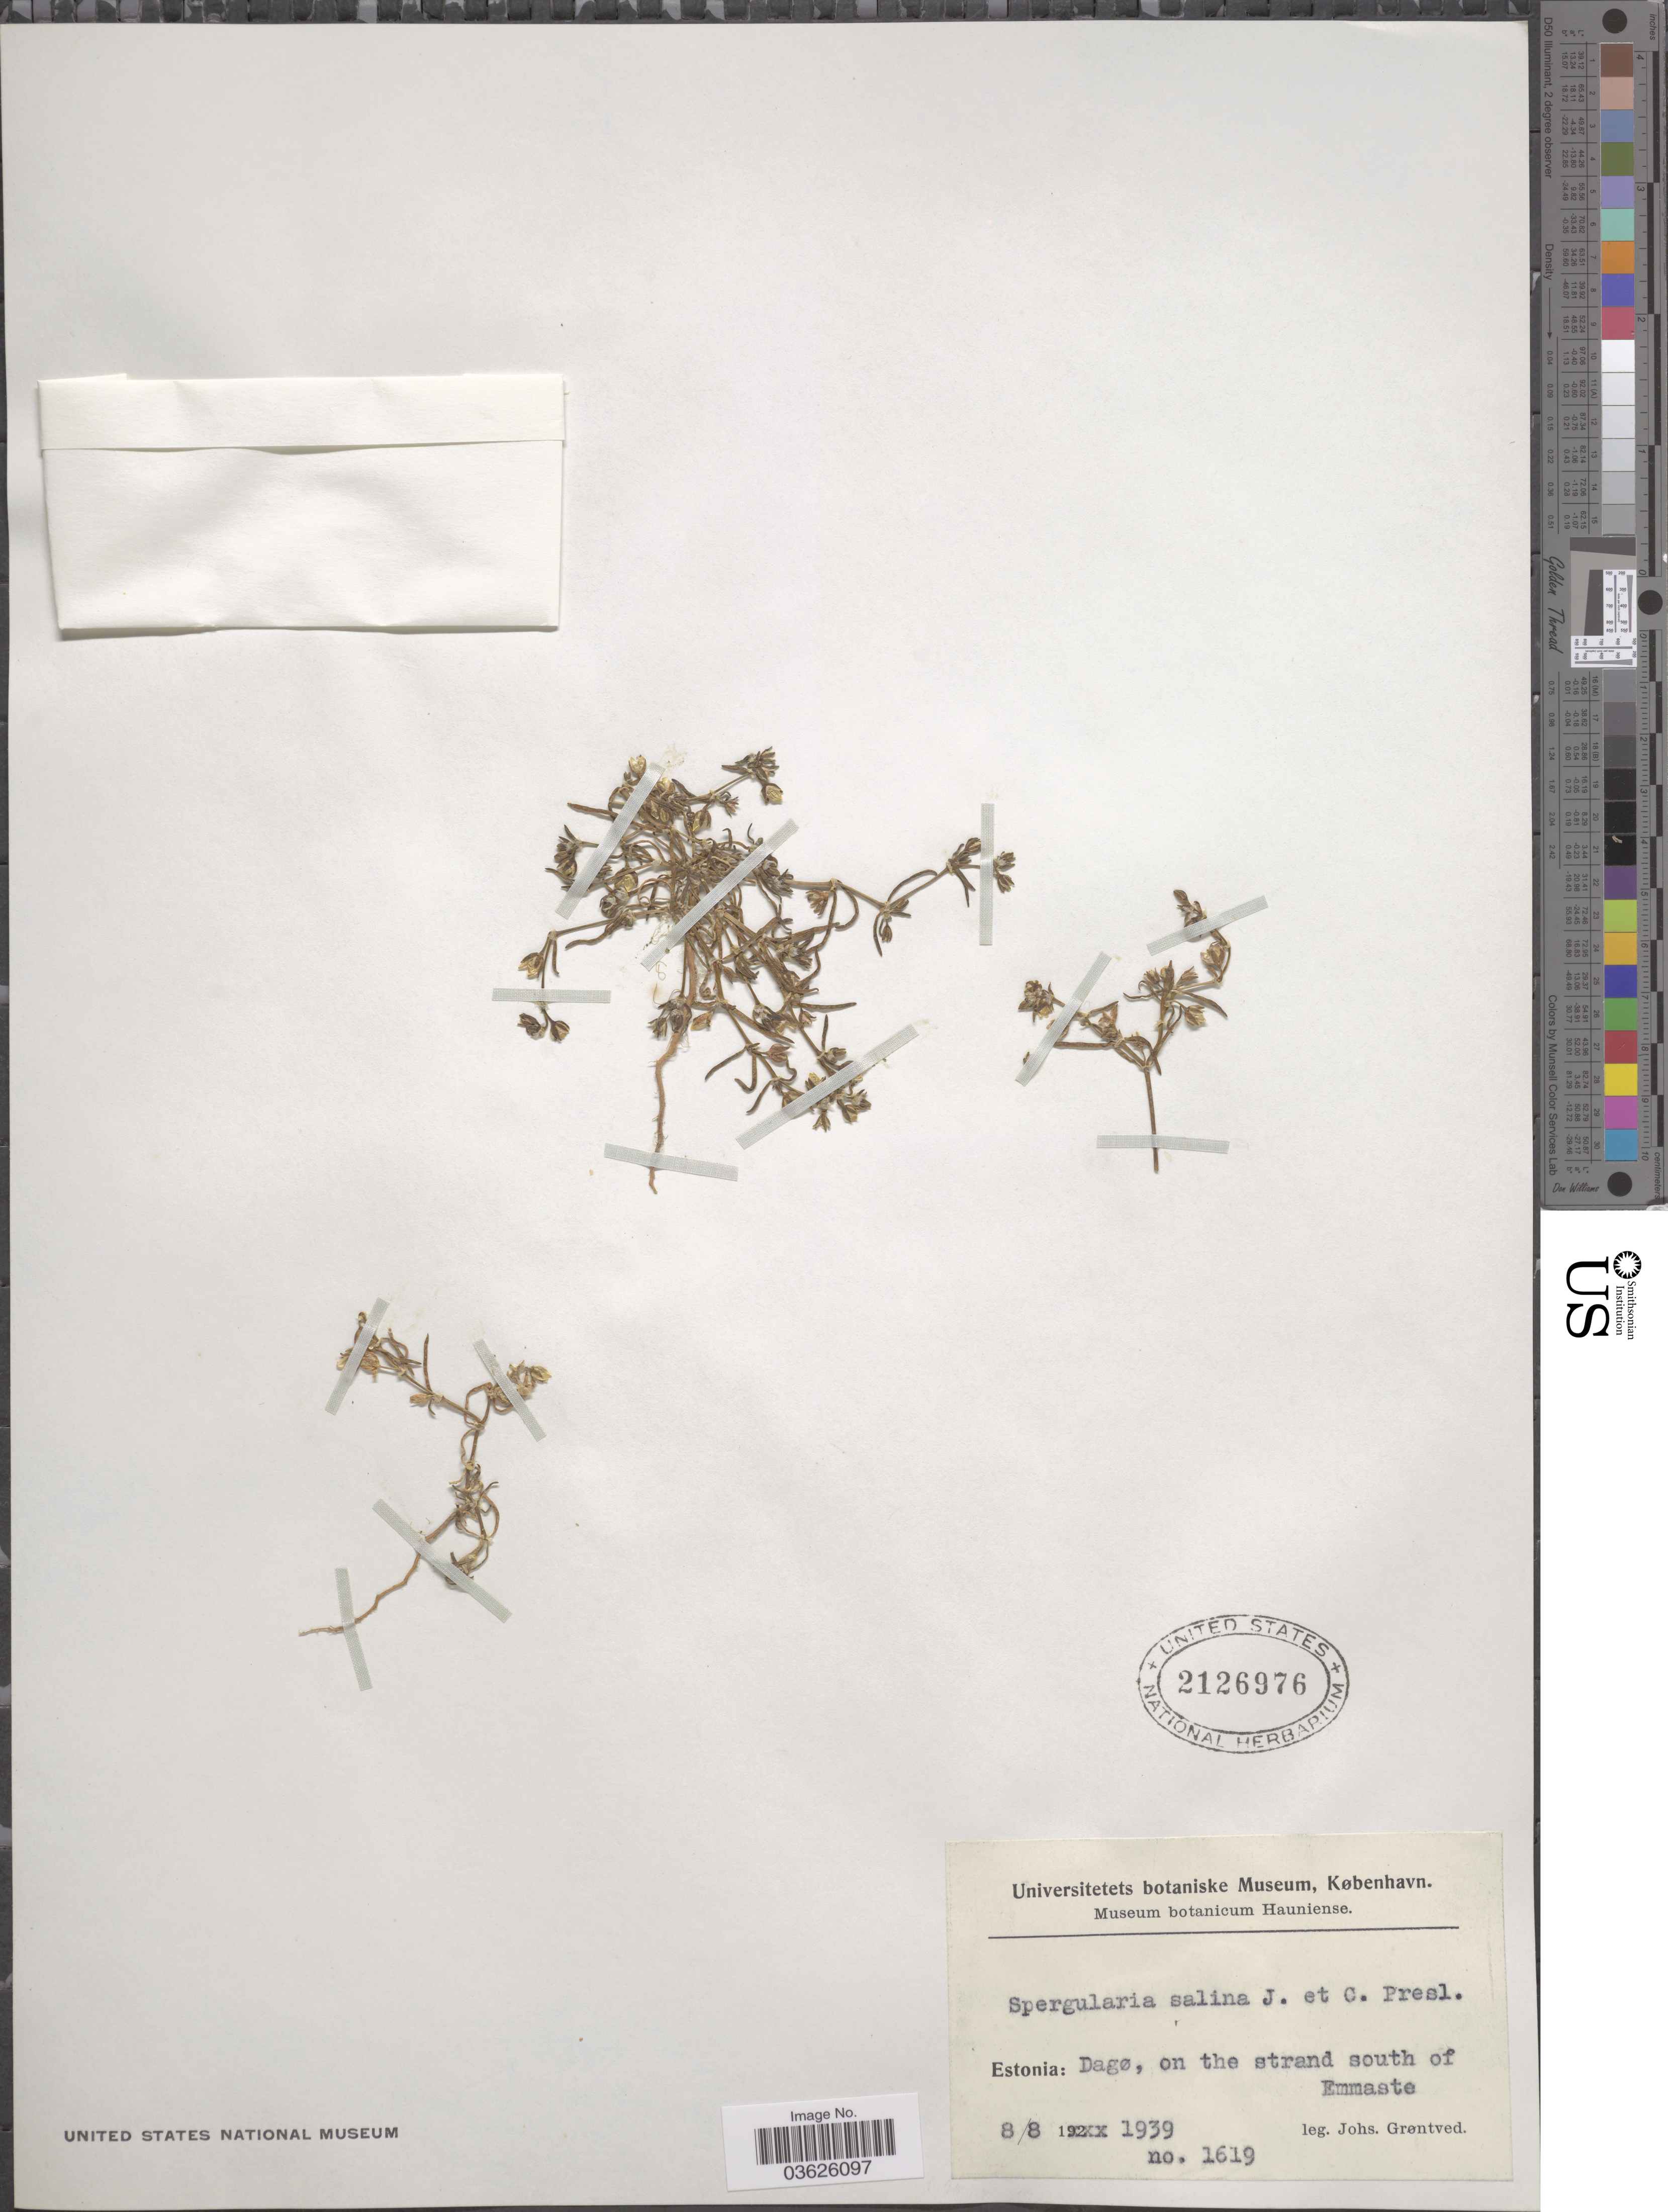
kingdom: Plantae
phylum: Tracheophyta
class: Magnoliopsida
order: Caryophyllales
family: Caryophyllaceae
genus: Tissa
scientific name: Tissa salina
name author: (J. Presl & C. Presl) Britton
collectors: J. Grøntved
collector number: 1619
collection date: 1939-08-08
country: Estonia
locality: Dagø, on the strand south of Emmaste.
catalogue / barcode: US 2126976